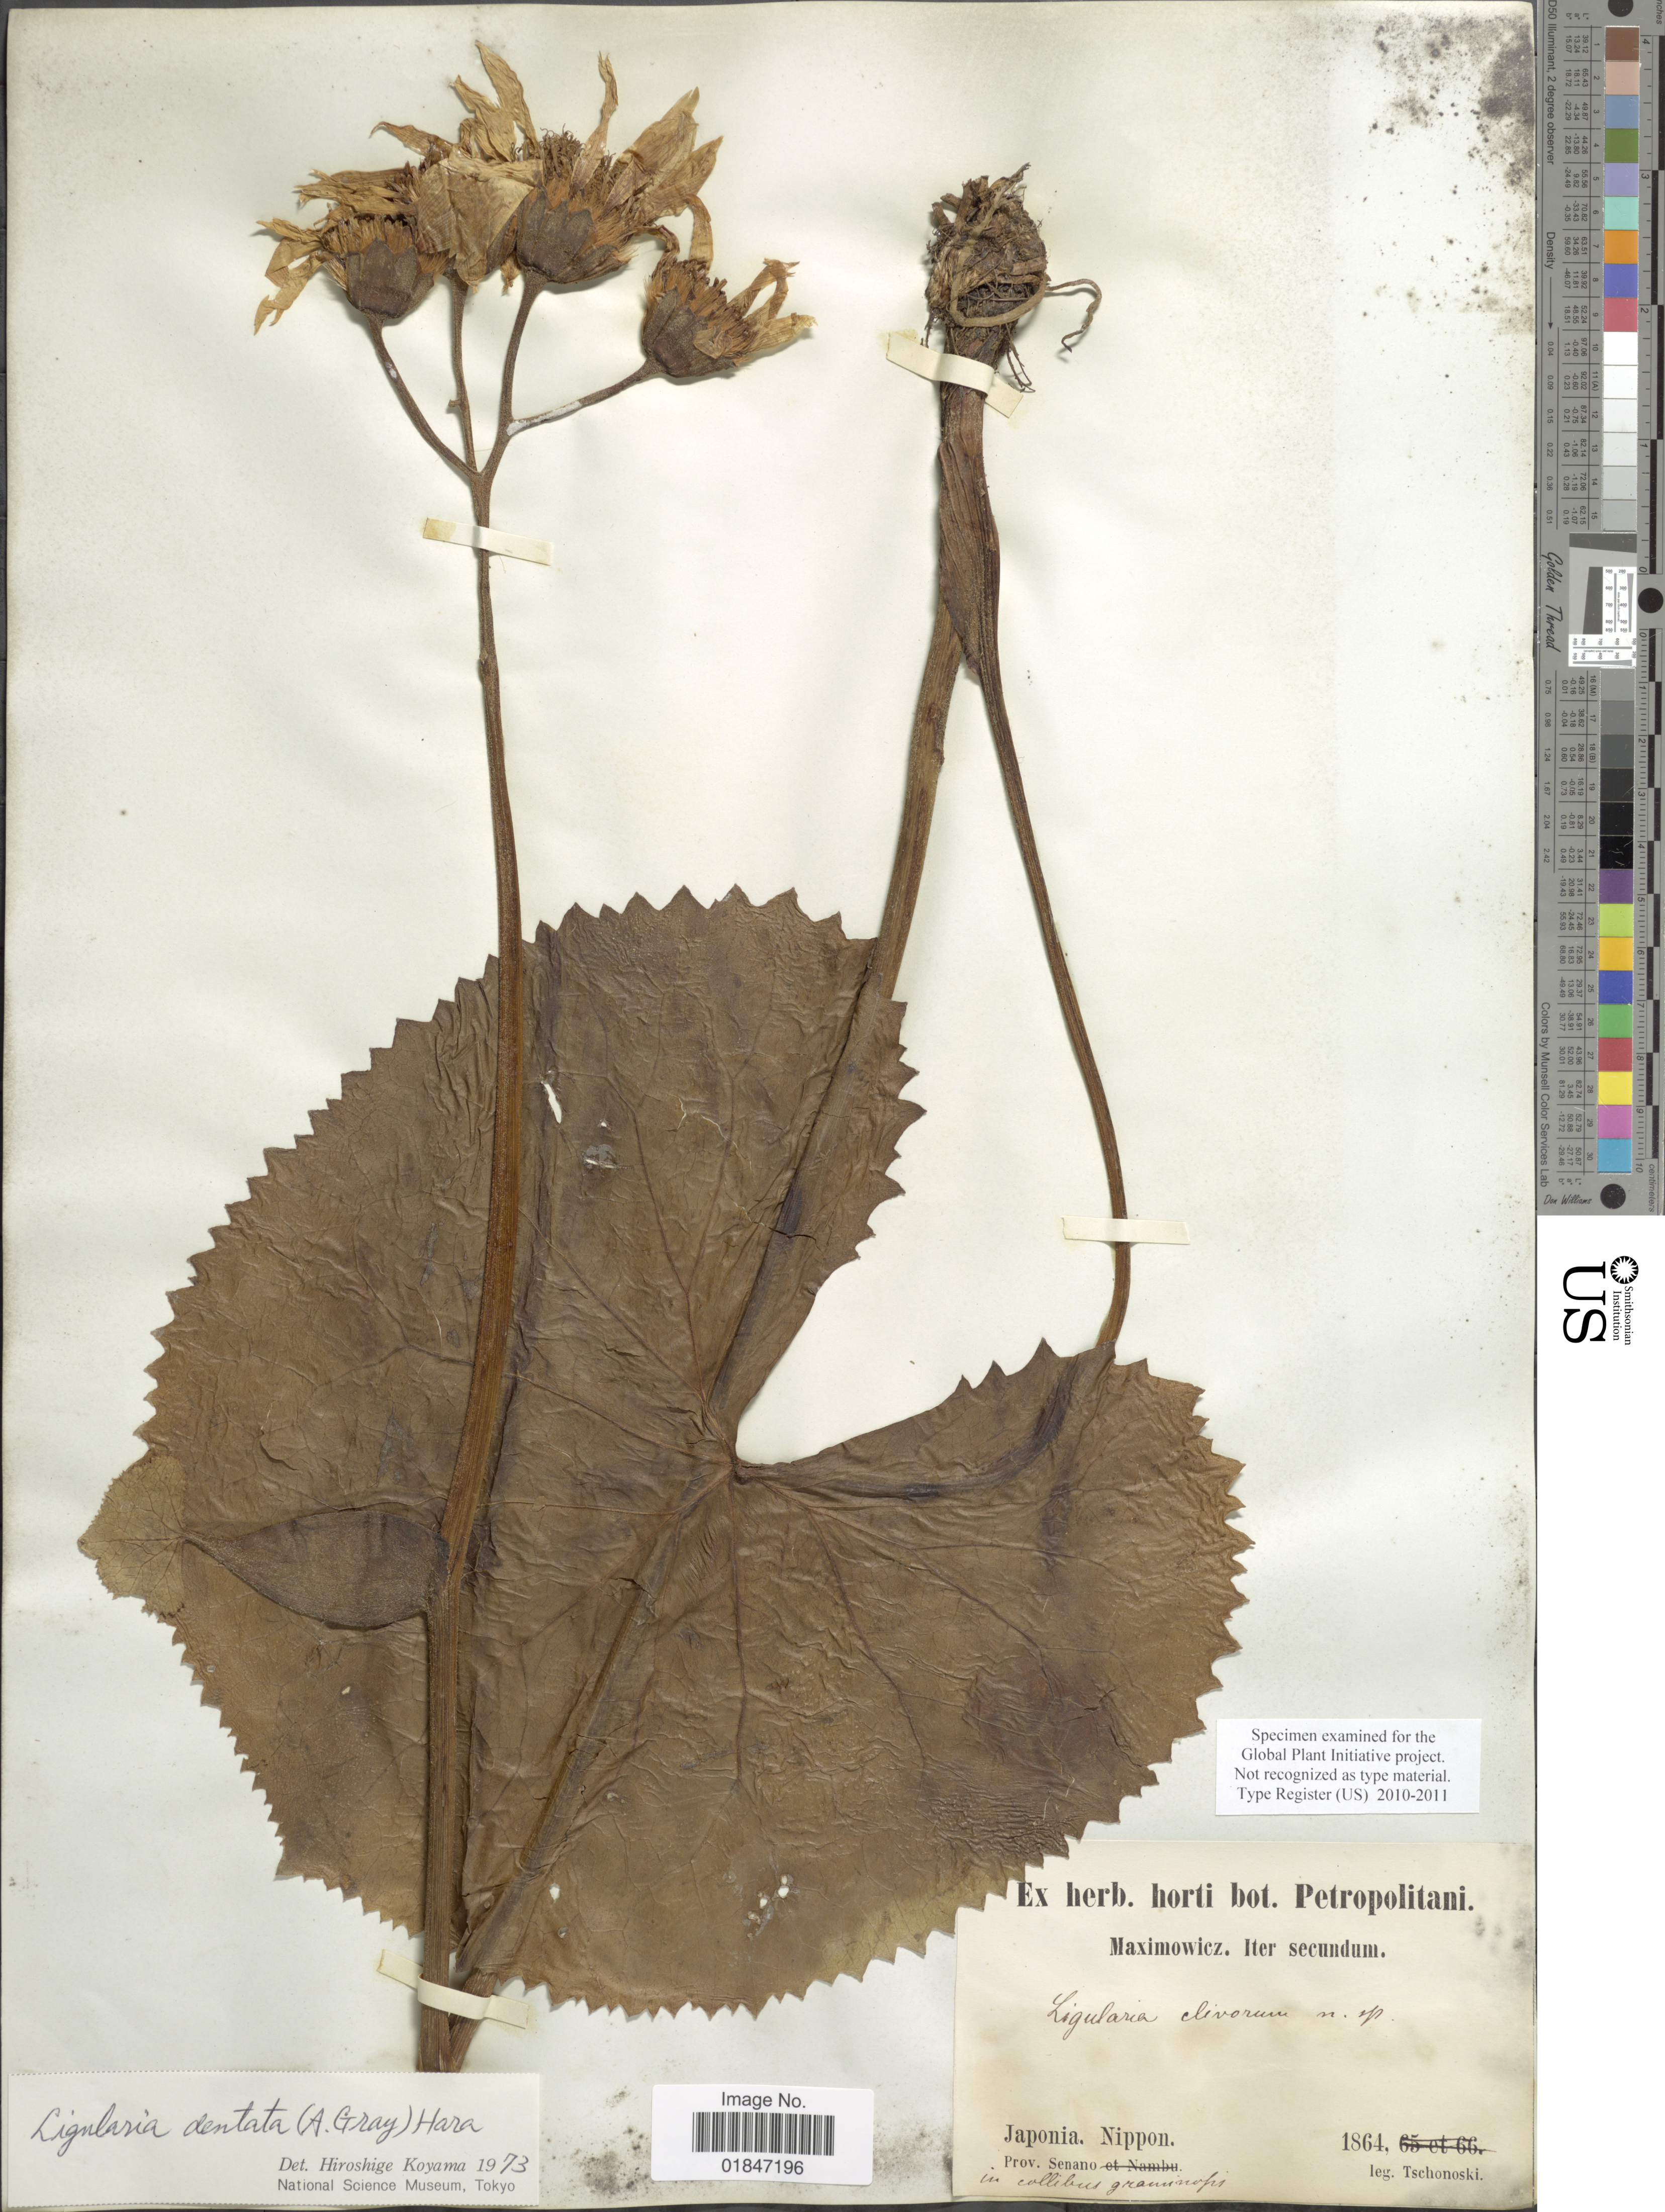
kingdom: Plantae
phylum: Tracheophyta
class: Magnoliopsida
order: Asterales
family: Asteraceae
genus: Ligularia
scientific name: Ligularia dentata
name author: (A. Gray) H. Hara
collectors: -. Tschonoski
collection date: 1864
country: Japan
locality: Japonia. Nippon. Prov. Senano.